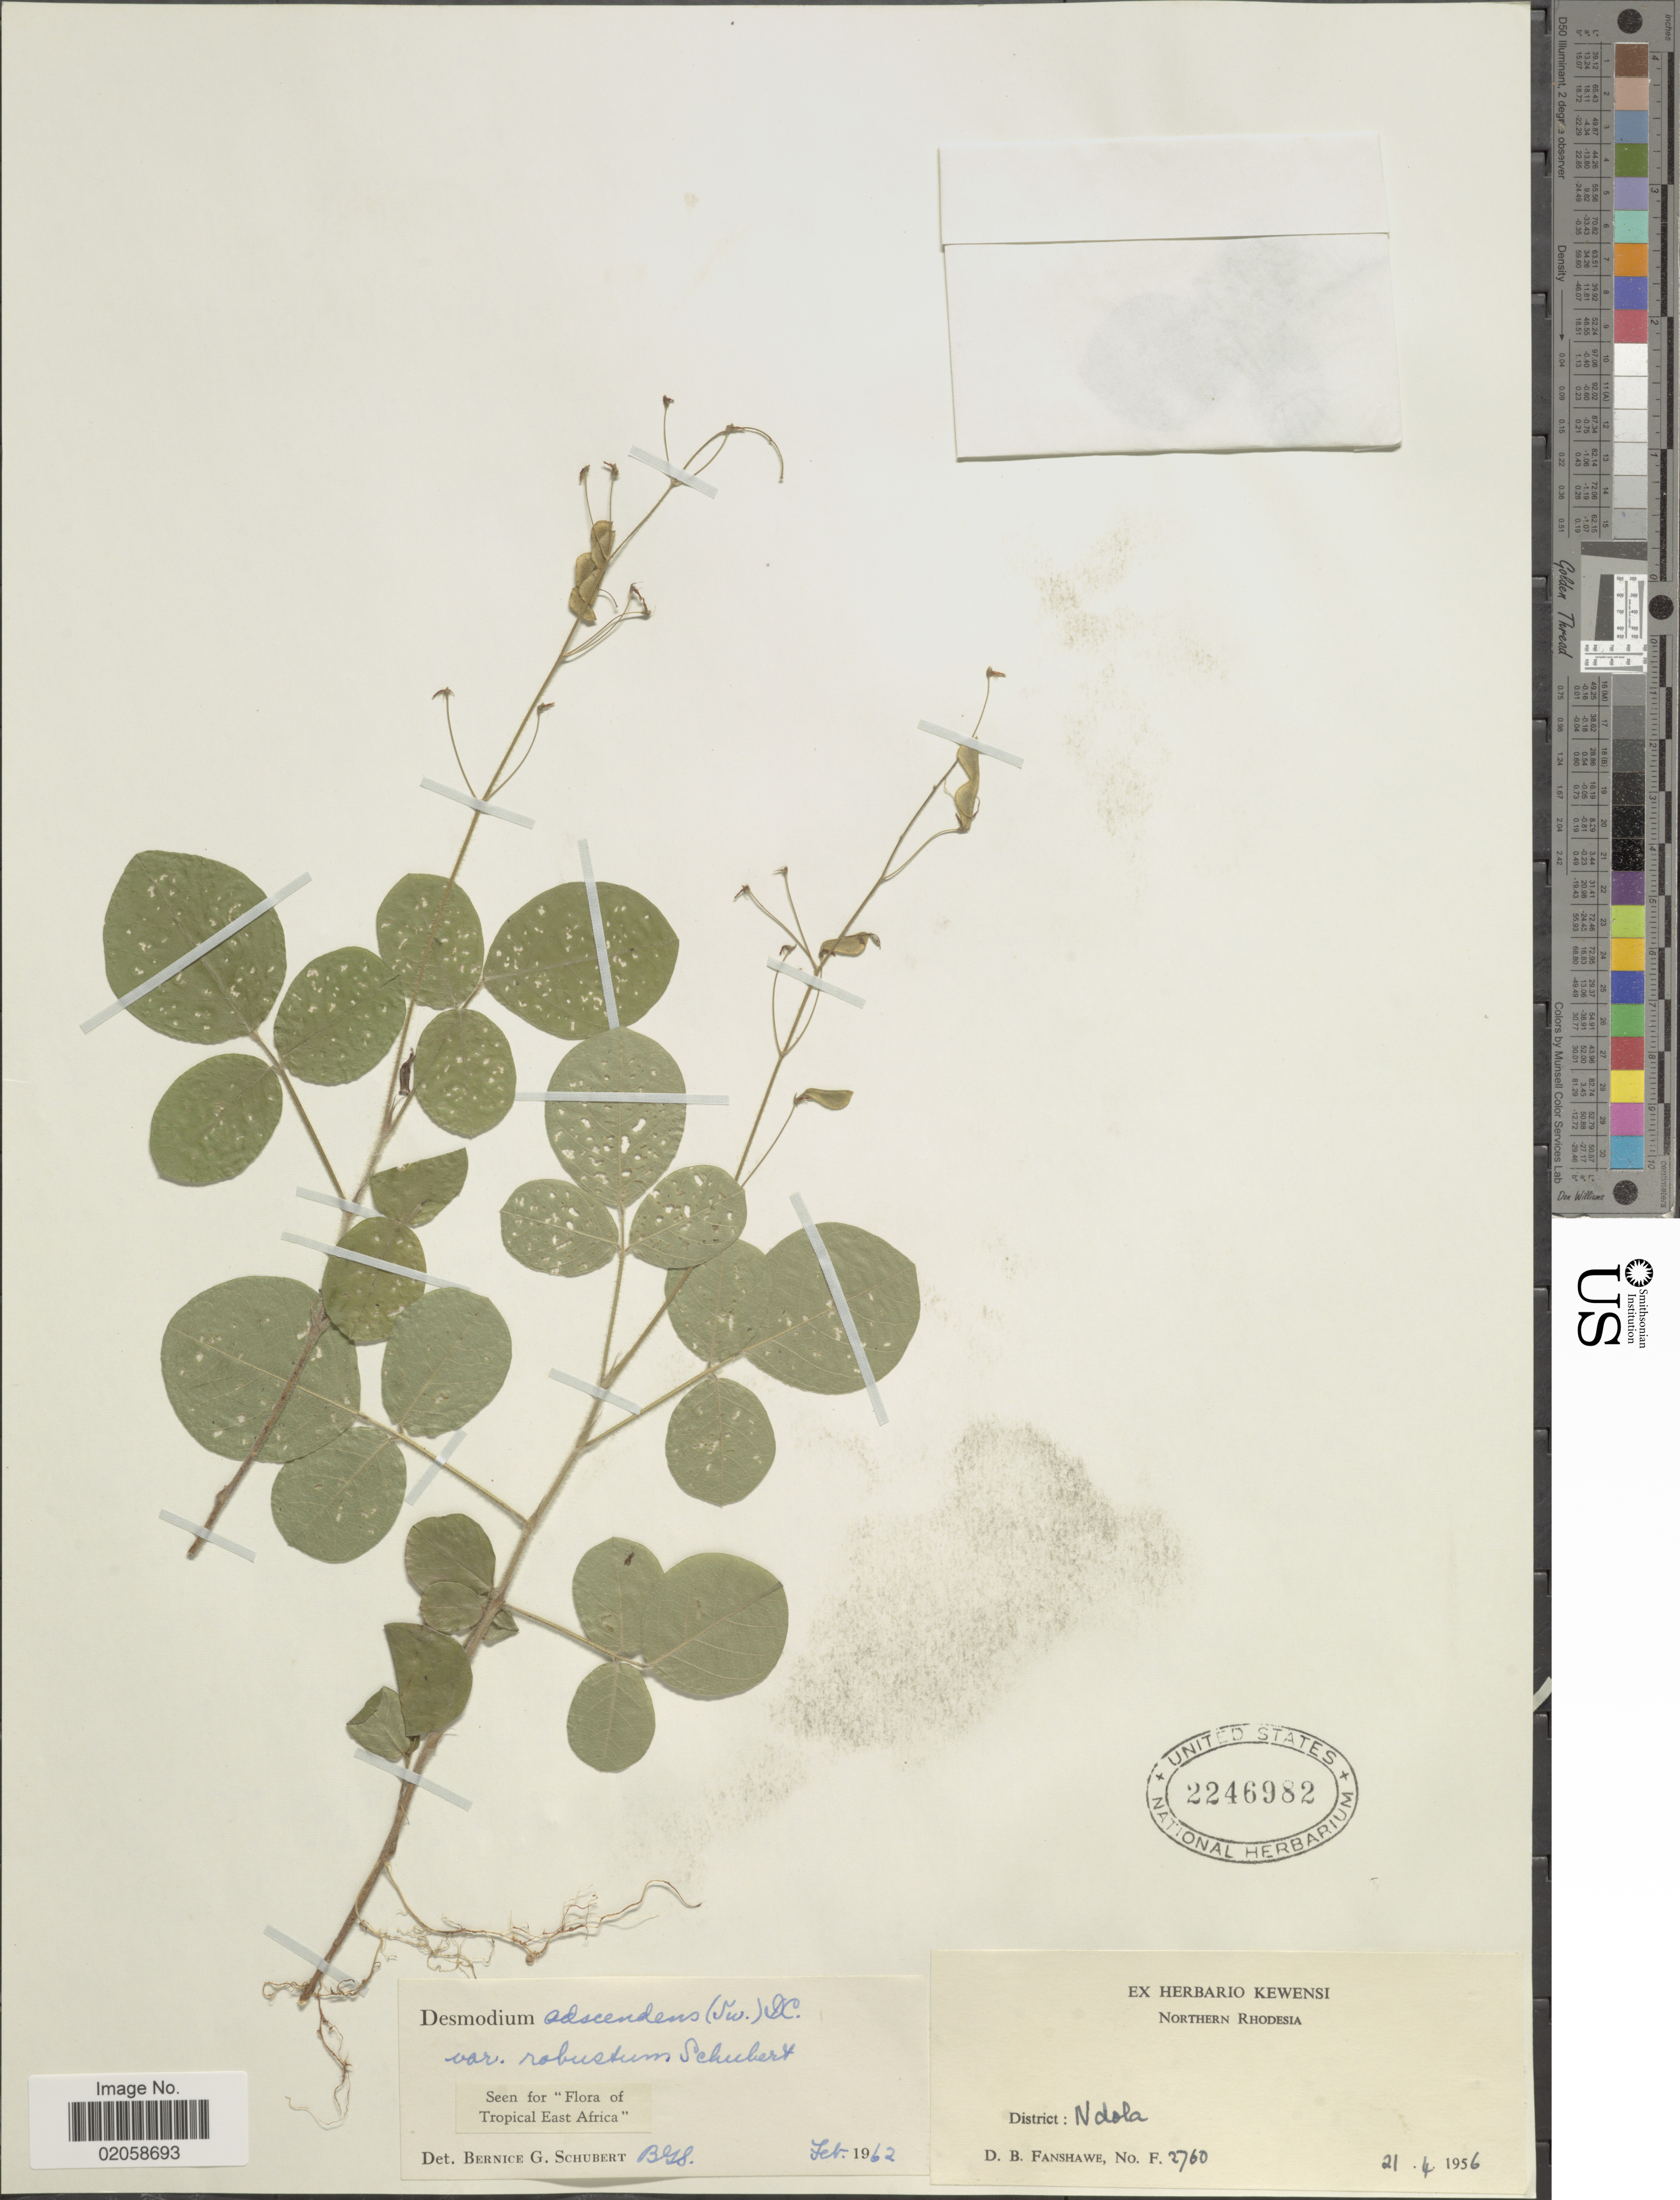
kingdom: Plantae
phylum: Tracheophyta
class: Magnoliopsida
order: Fabales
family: Fabaceae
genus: Grona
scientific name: Grona adscendens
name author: (Sw.) H. Ohashi & K. Ohashi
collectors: D. B. Fanshawe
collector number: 2760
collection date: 1956-04-21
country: Zambia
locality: Northern Rhodesia. District: Ndola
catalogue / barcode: US 2246982